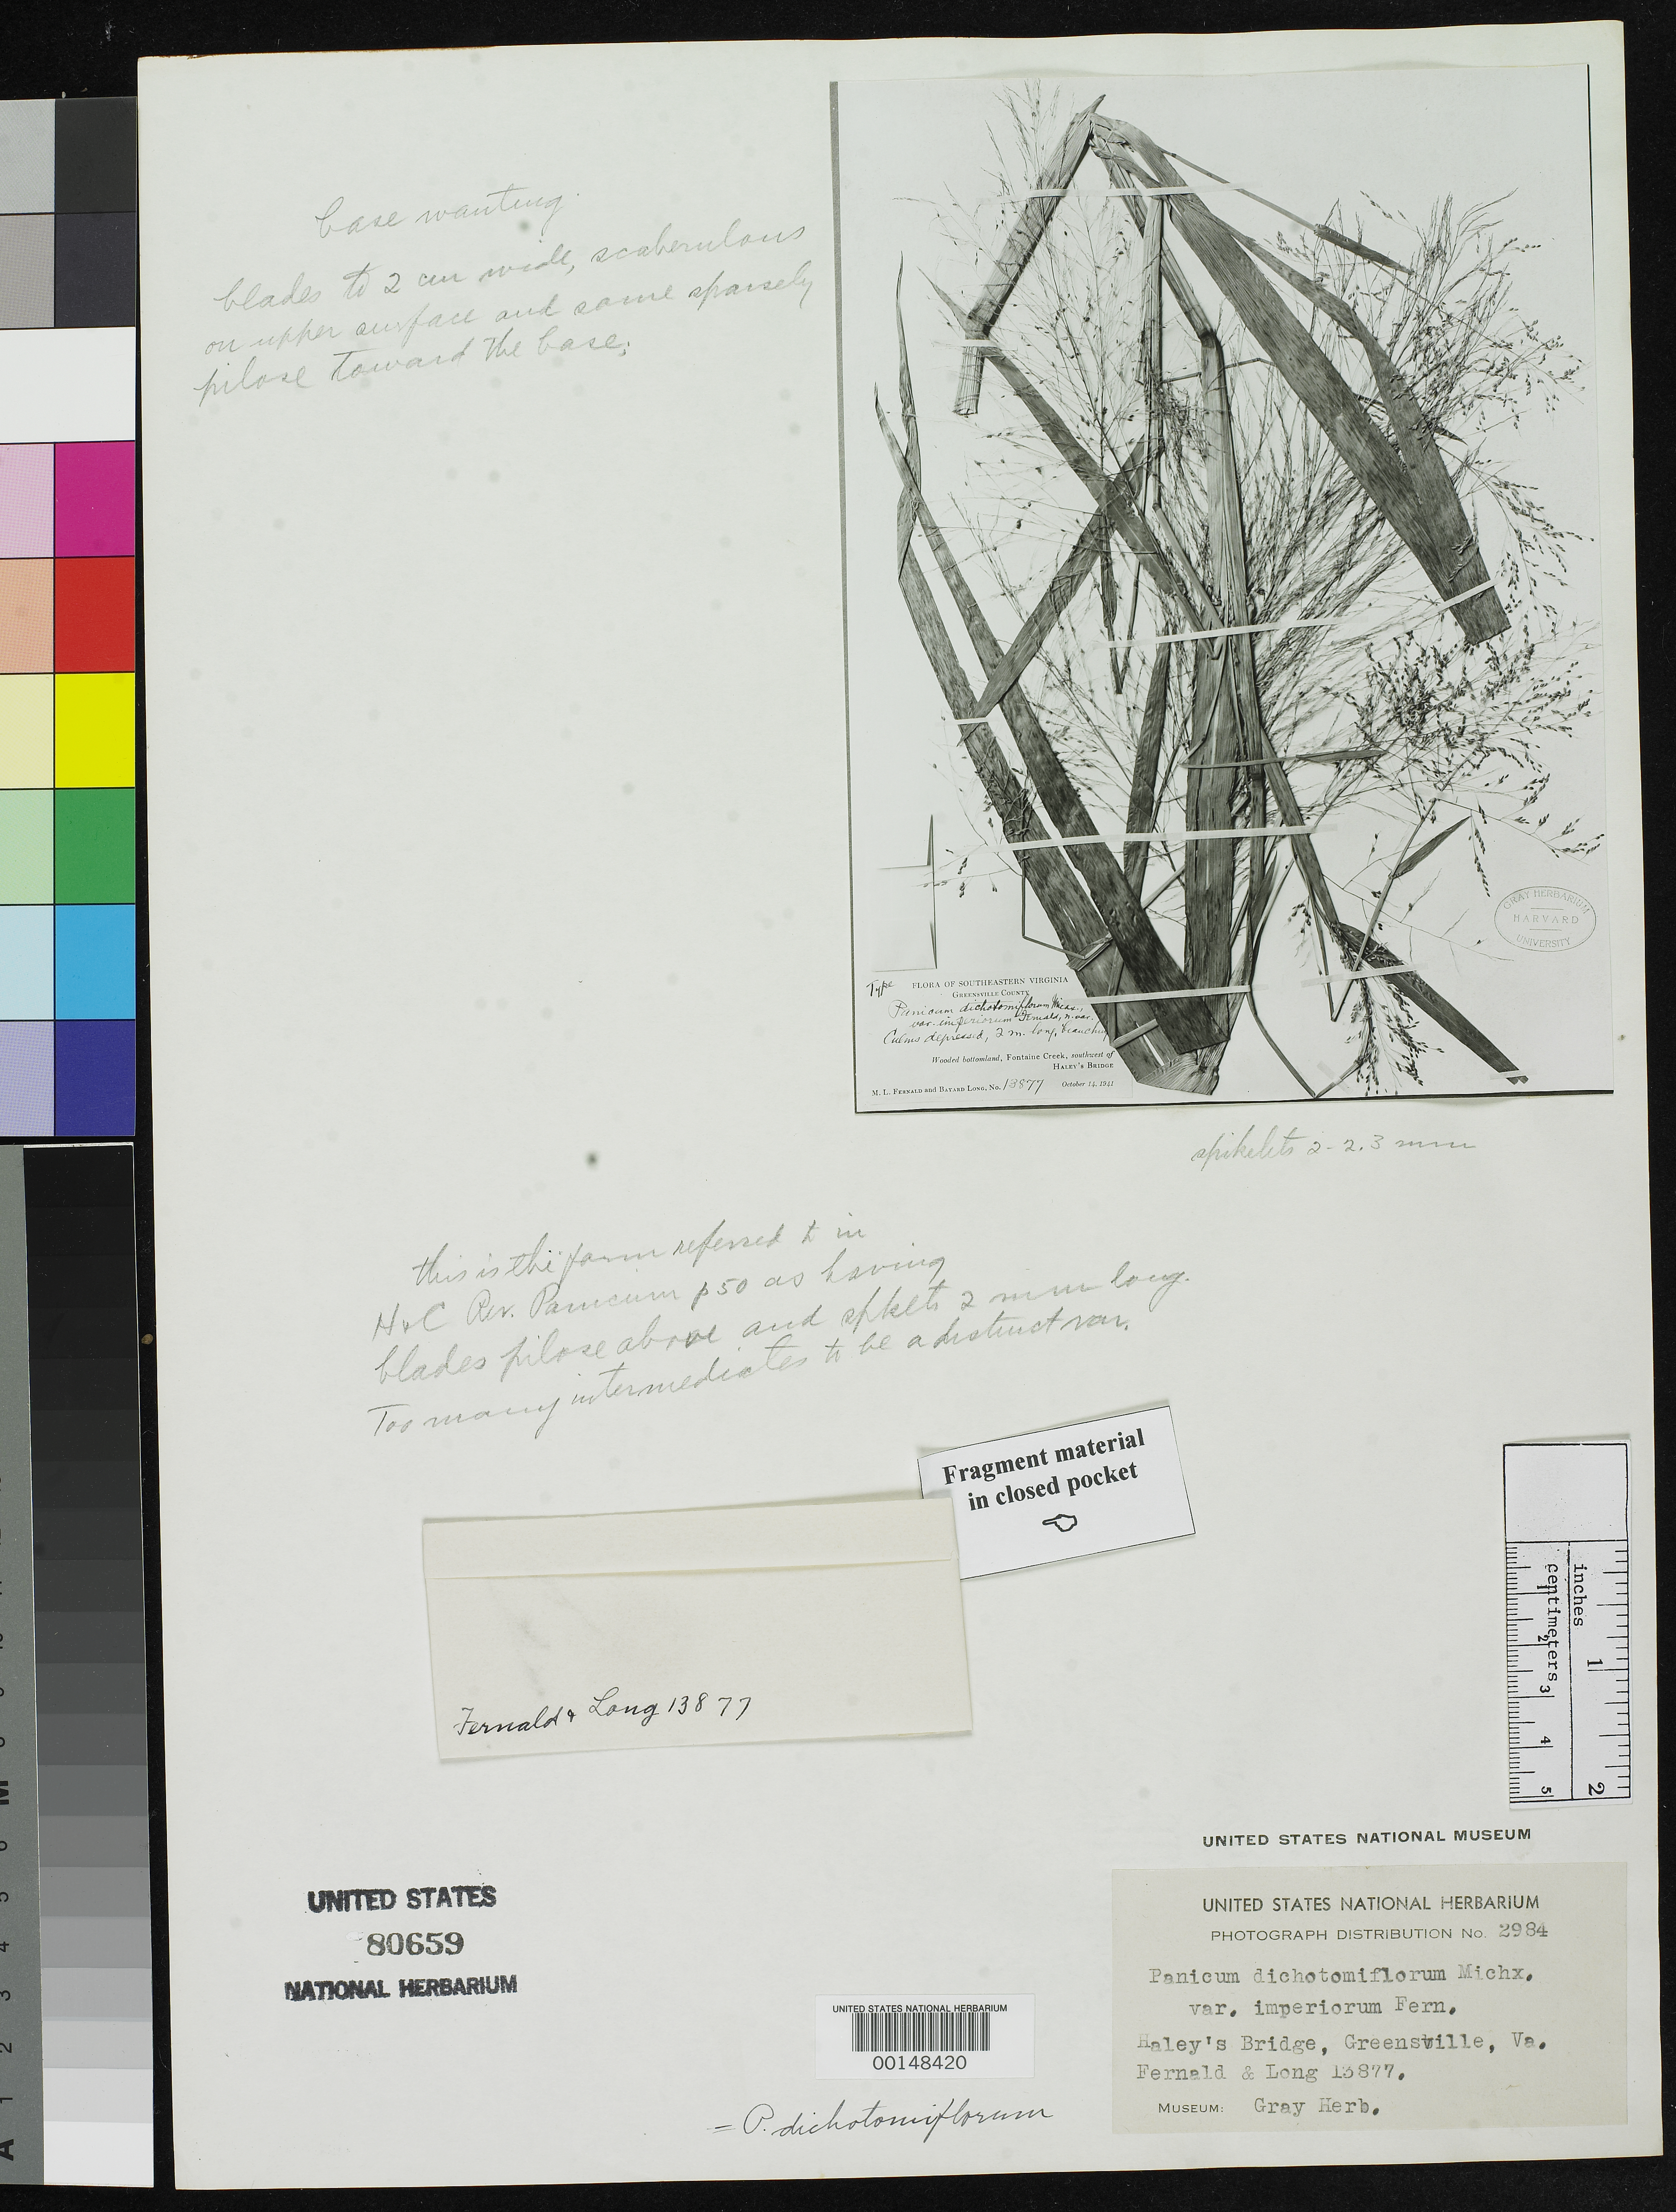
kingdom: Plantae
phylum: Tracheophyta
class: Liliopsida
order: Poales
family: Poaceae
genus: Panicum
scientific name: Panicum dichotomiflorum var. imperiorum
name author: Fernald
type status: Type Fragment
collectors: M. L. Fernald & B. H. Long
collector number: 13877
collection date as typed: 14 Oct 1941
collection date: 1941-10-14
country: United States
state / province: Virginia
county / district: Greensville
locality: Fontaine Creek SW of Haley's Bridge.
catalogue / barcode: US 80659